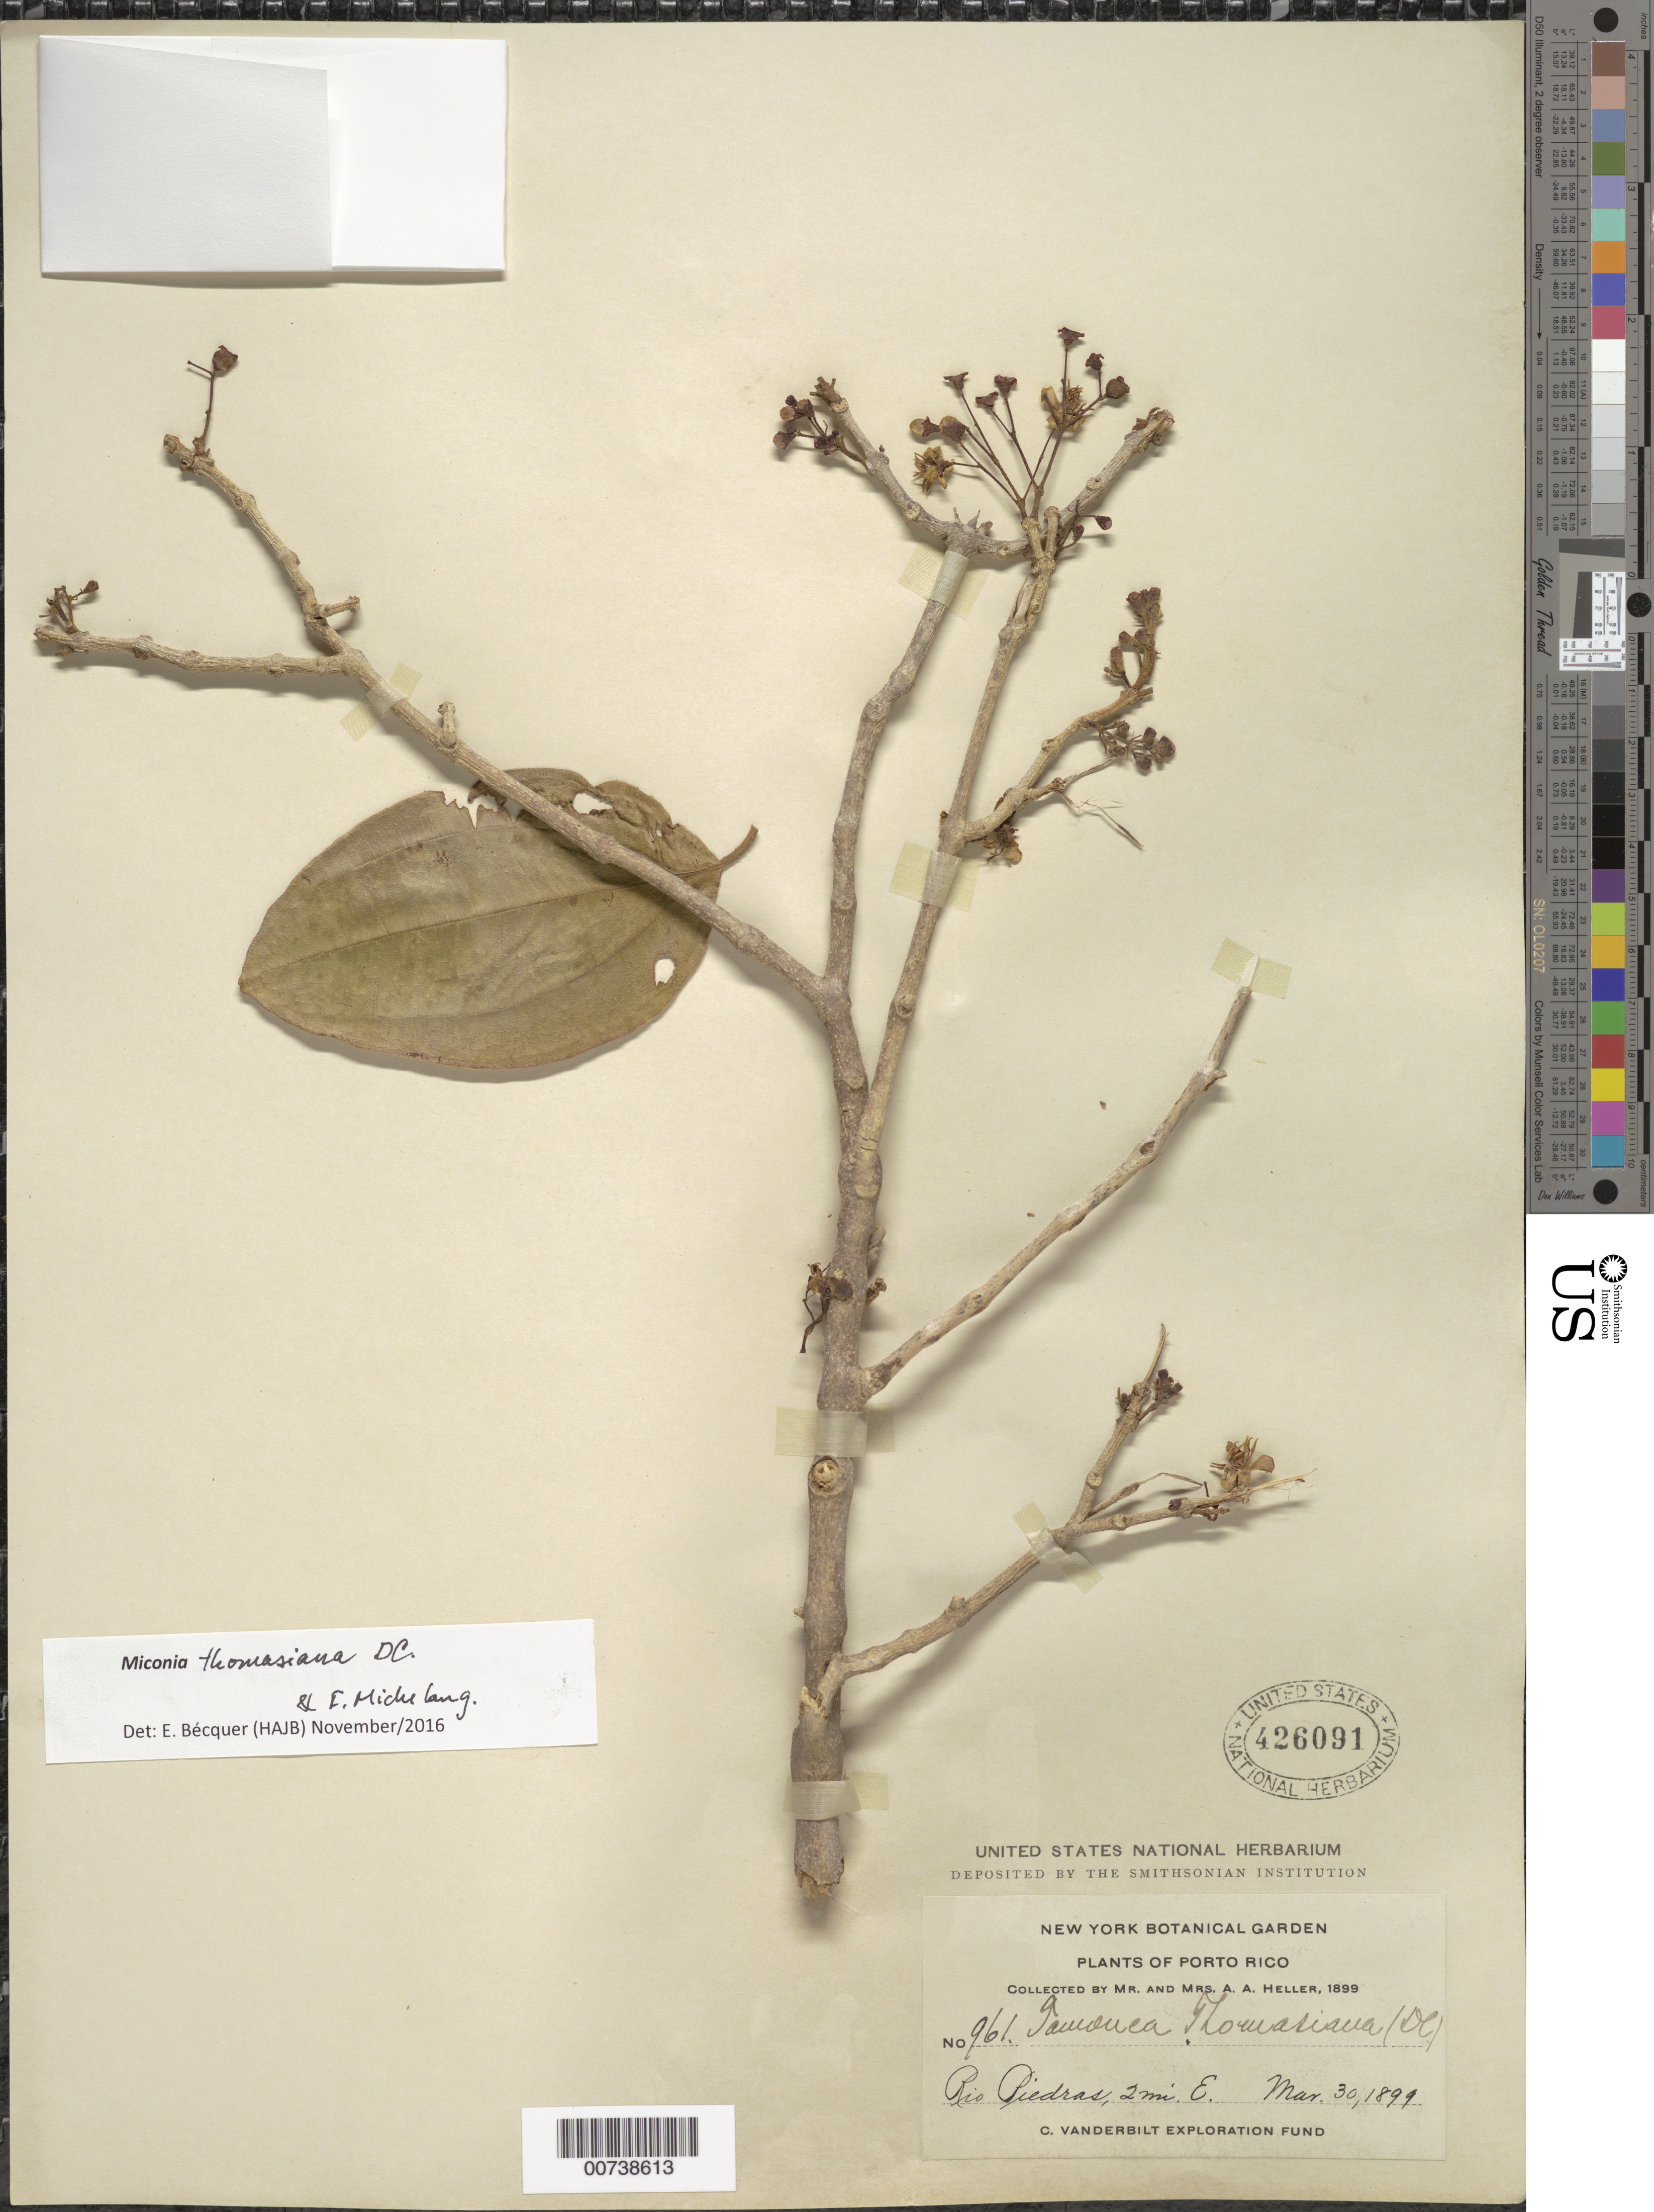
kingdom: Plantae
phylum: Tracheophyta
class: Magnoliopsida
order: Myrtales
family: Melastomataceae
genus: Miconia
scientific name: Miconia thomasiana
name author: DC.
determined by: Bécquer Granados, E. R.; Michelangeli, F. A.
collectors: A. A. Heller & E. G. Heller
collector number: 961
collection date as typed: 30 Mar 1899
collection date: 1899-03-30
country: Puerto Rico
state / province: San Juan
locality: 2 miles East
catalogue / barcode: US 426091